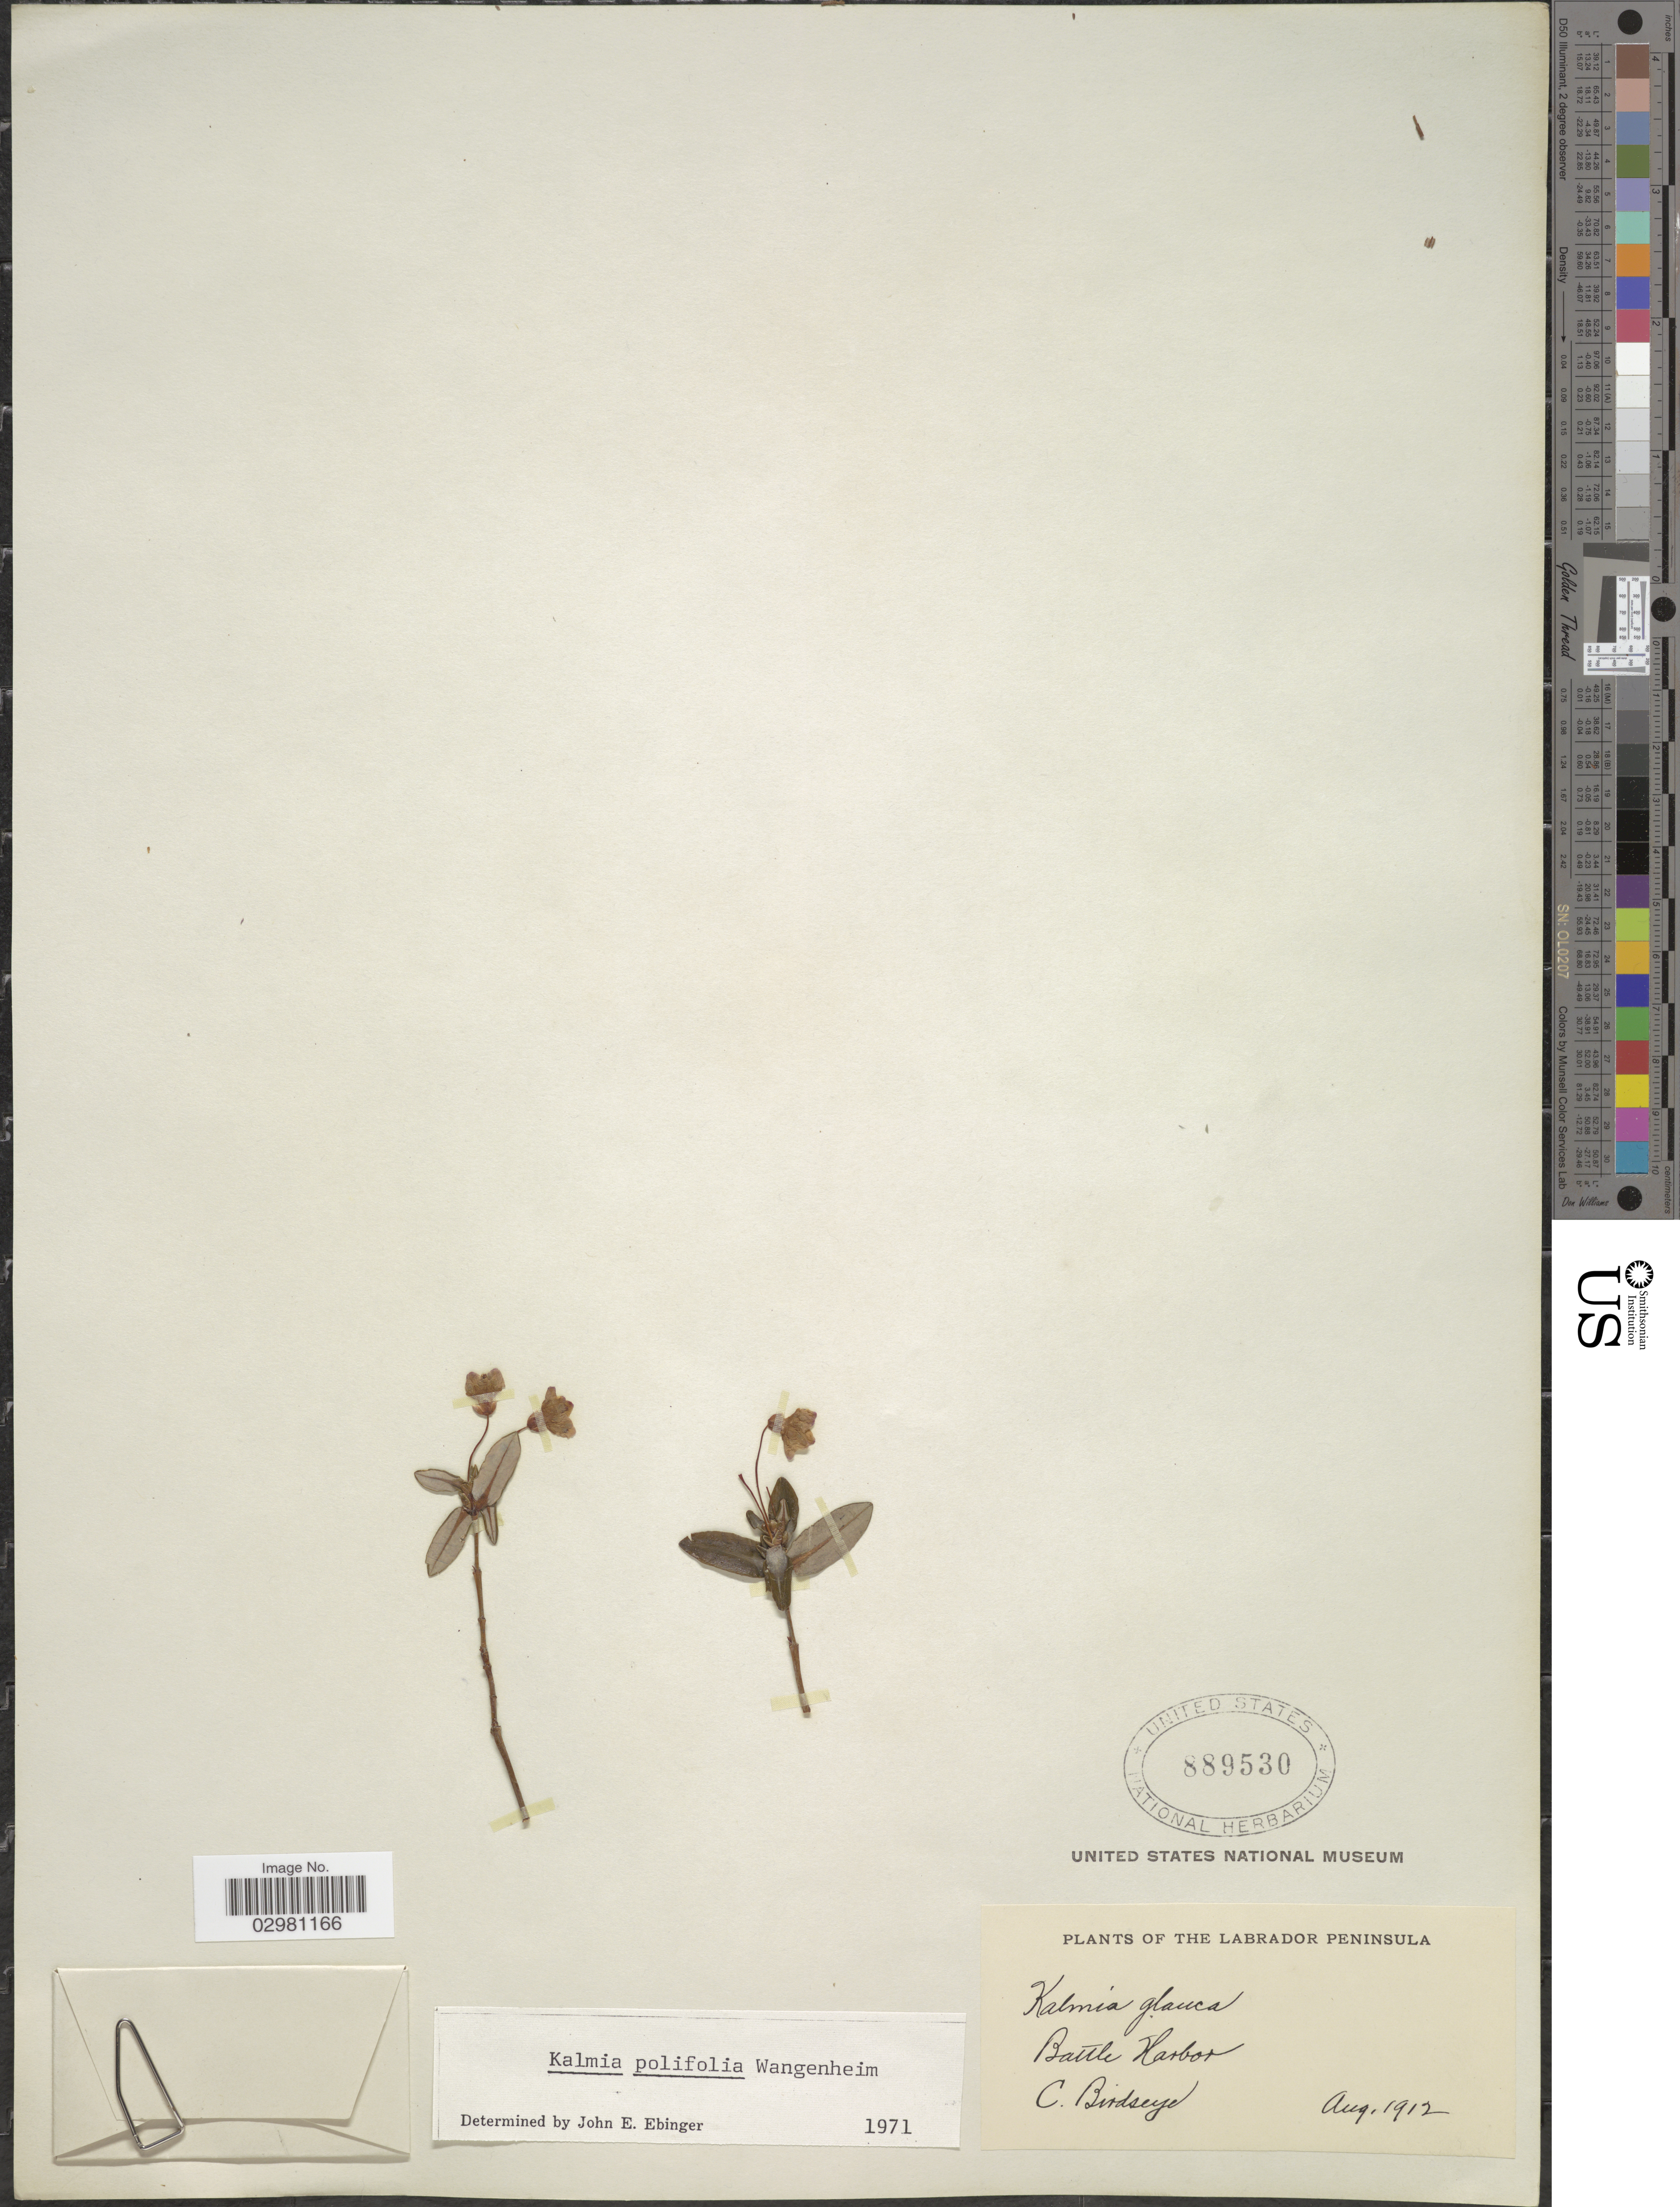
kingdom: Plantae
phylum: Tracheophyta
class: Magnoliopsida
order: Ericales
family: Ericaceae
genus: Kalmia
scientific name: Kalmia polifolia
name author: Wangenh.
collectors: C. Birdseye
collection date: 1912-08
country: Canada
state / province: Newfoundland and Labrador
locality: Labrador Peninsula. Battle Harbor.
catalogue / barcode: US 889530